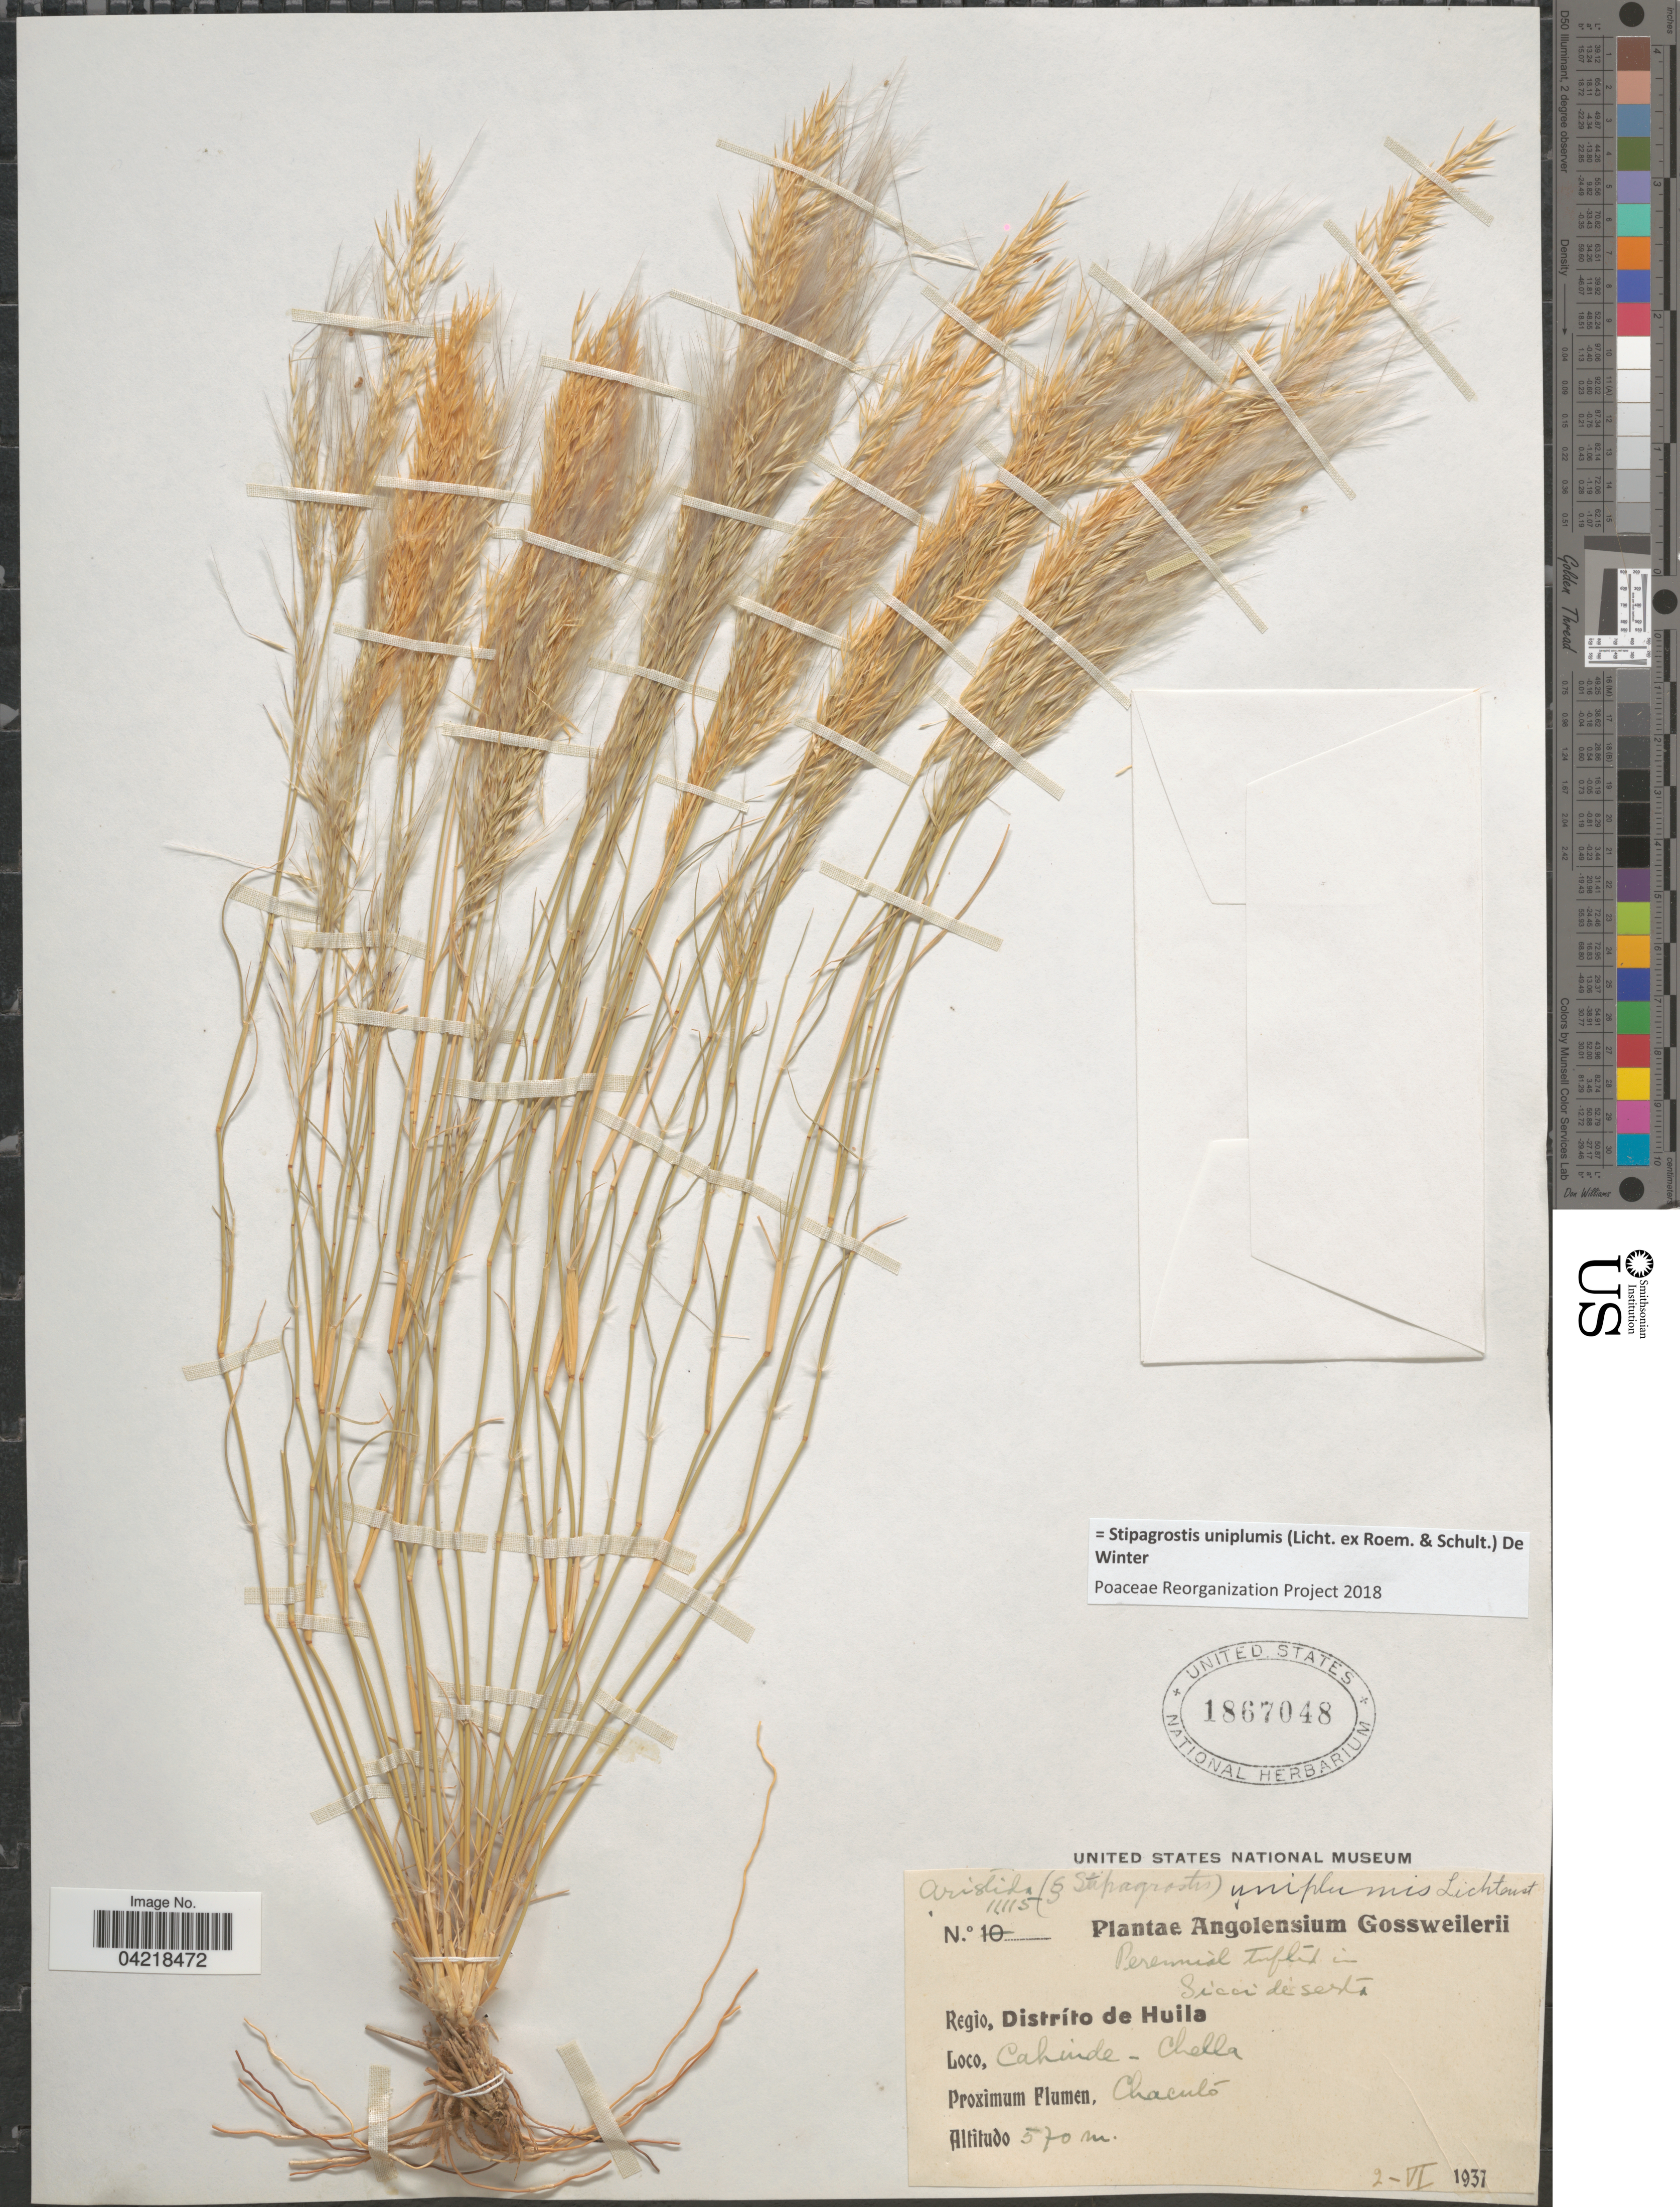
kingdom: Plantae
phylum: Tracheophyta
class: Liliopsida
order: Poales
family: Poaceae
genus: Stipagrostis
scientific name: Stipagrostis uniplumis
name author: (Licht.) De Winter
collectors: -. Gossweiler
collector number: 11115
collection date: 1937-06-02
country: Angola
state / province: Huila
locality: Angolensium. Regio, Distríto de Huila. Cahinde - Chella. Proximum Flumen, Chaculó.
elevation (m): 570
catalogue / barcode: US 1867048